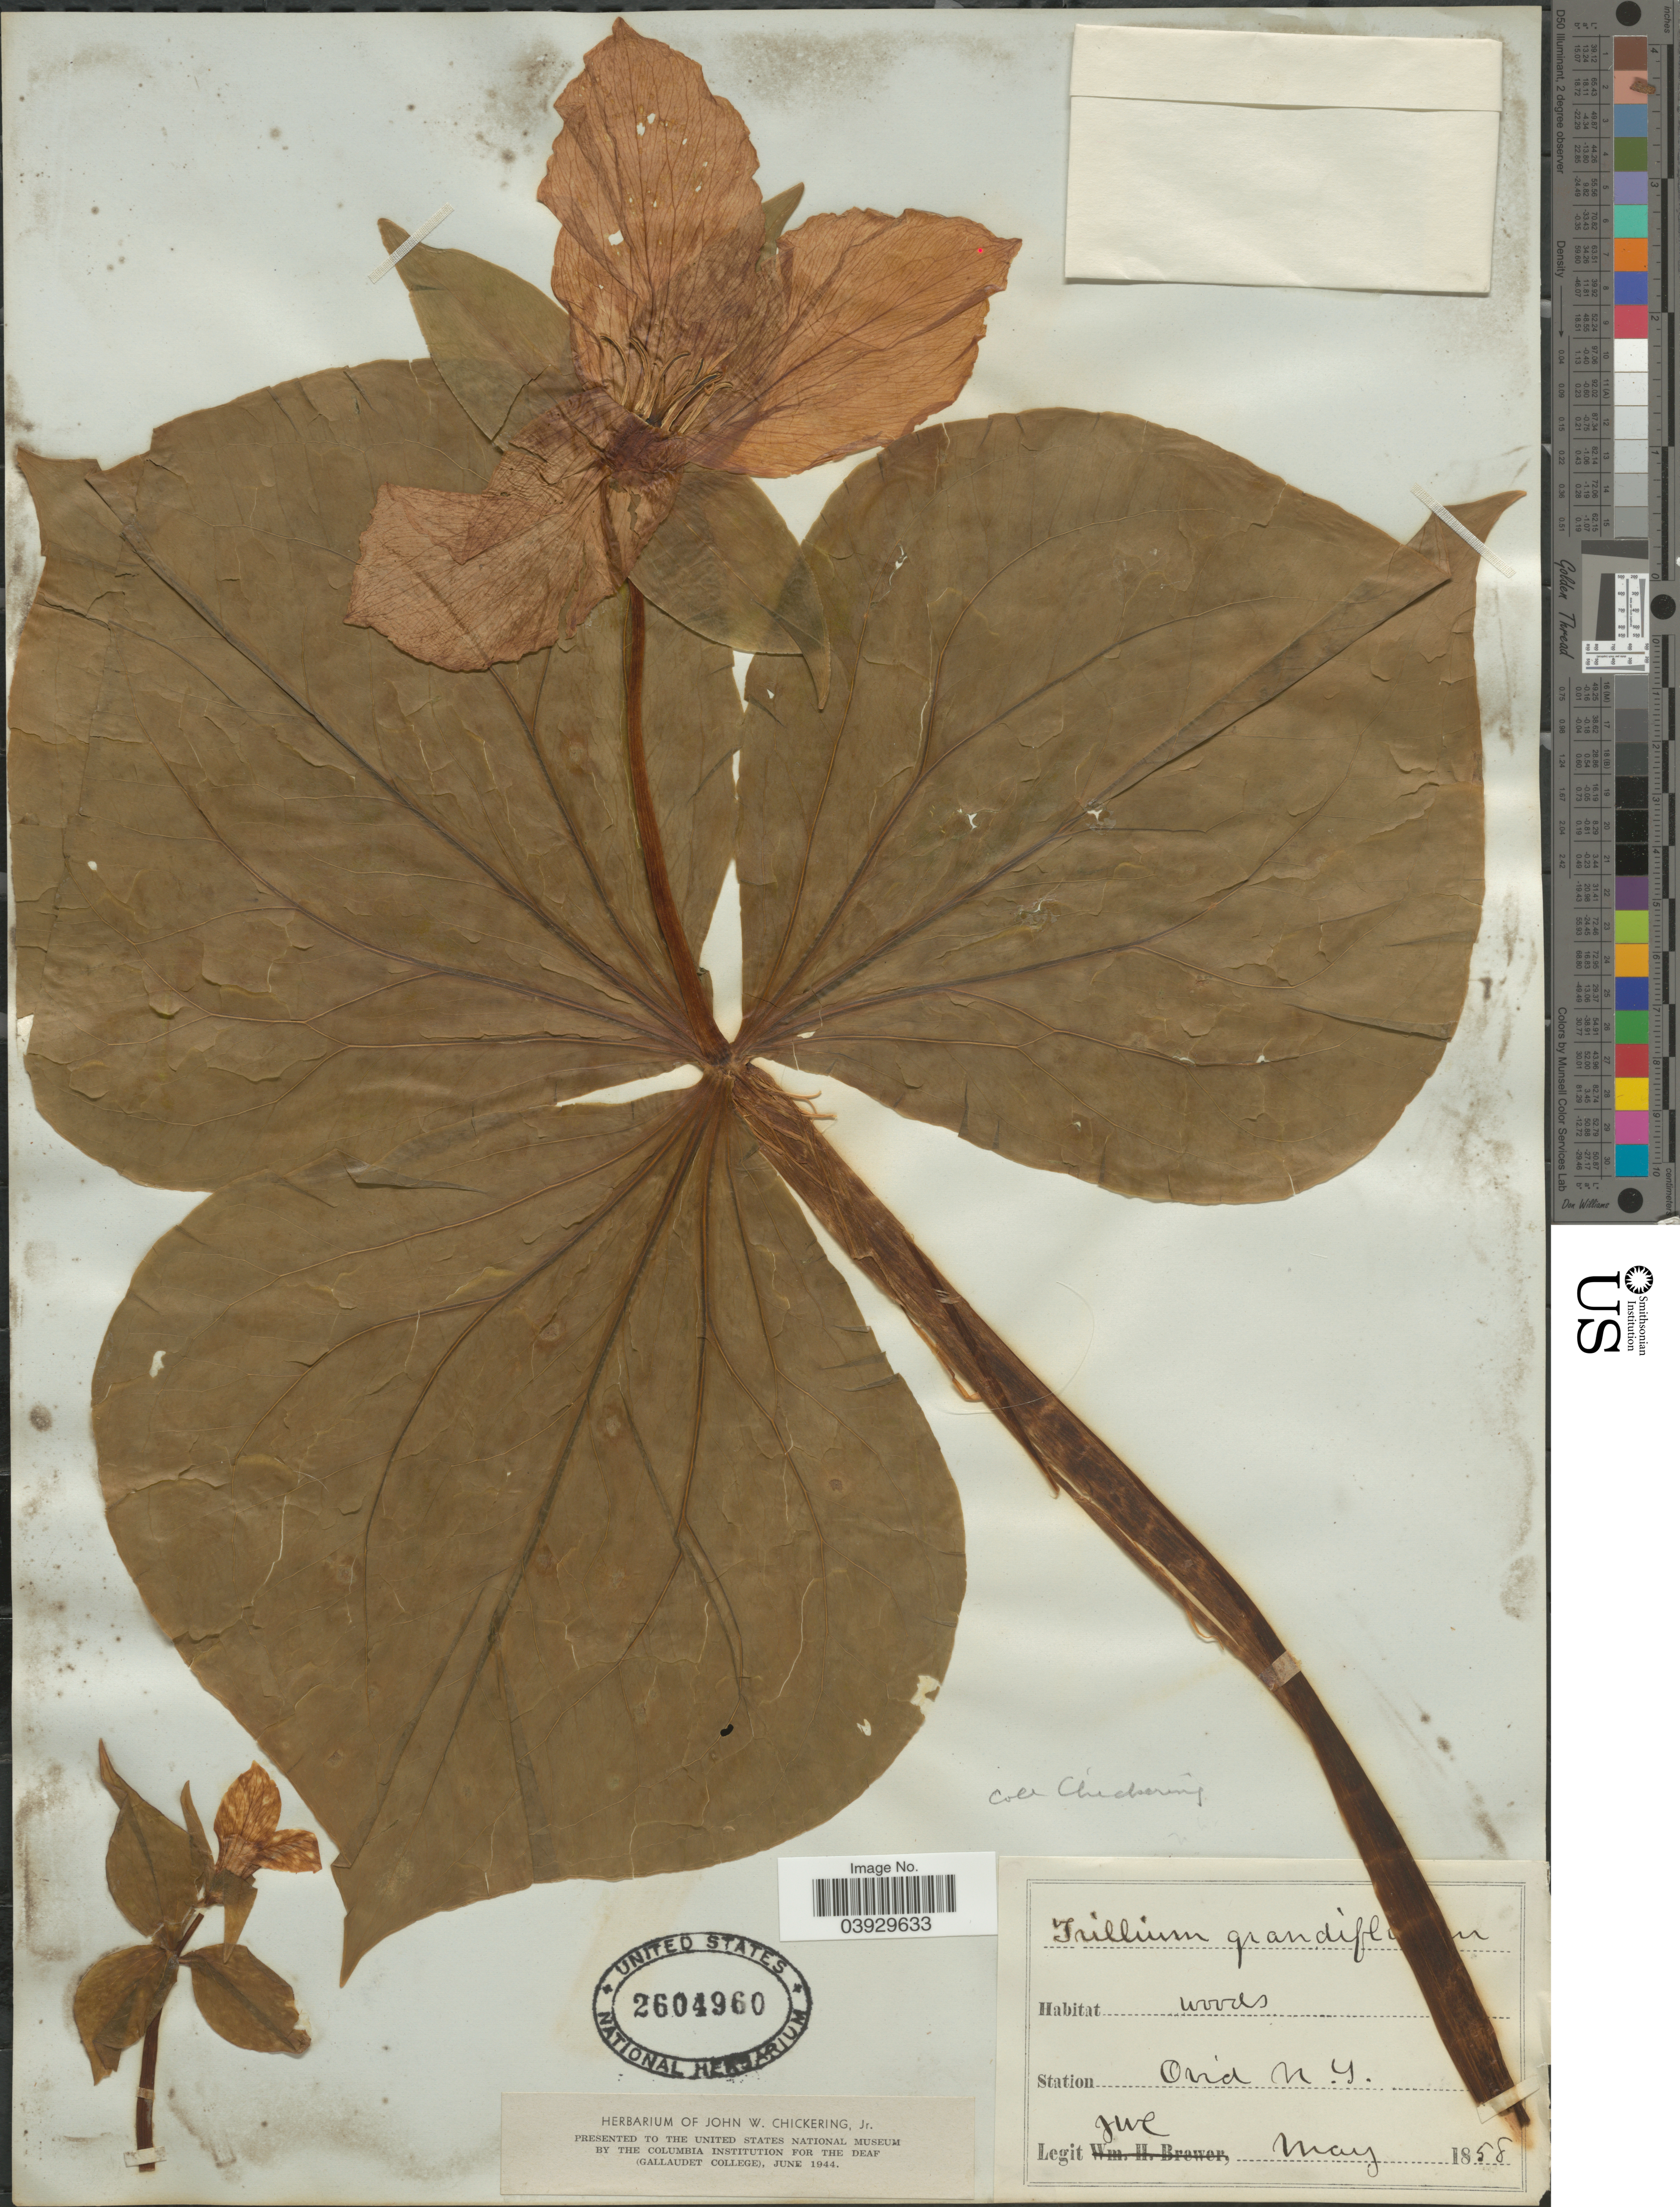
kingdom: Plantae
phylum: Tracheophyta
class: Liliopsida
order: Liliales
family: Melanthiaceae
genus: Trillium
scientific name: Trillium grandiflorum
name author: (Michx.) Salisb.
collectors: J. Chickering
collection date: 1858-05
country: United States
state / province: New York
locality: Station Ovid.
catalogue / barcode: US 2604960